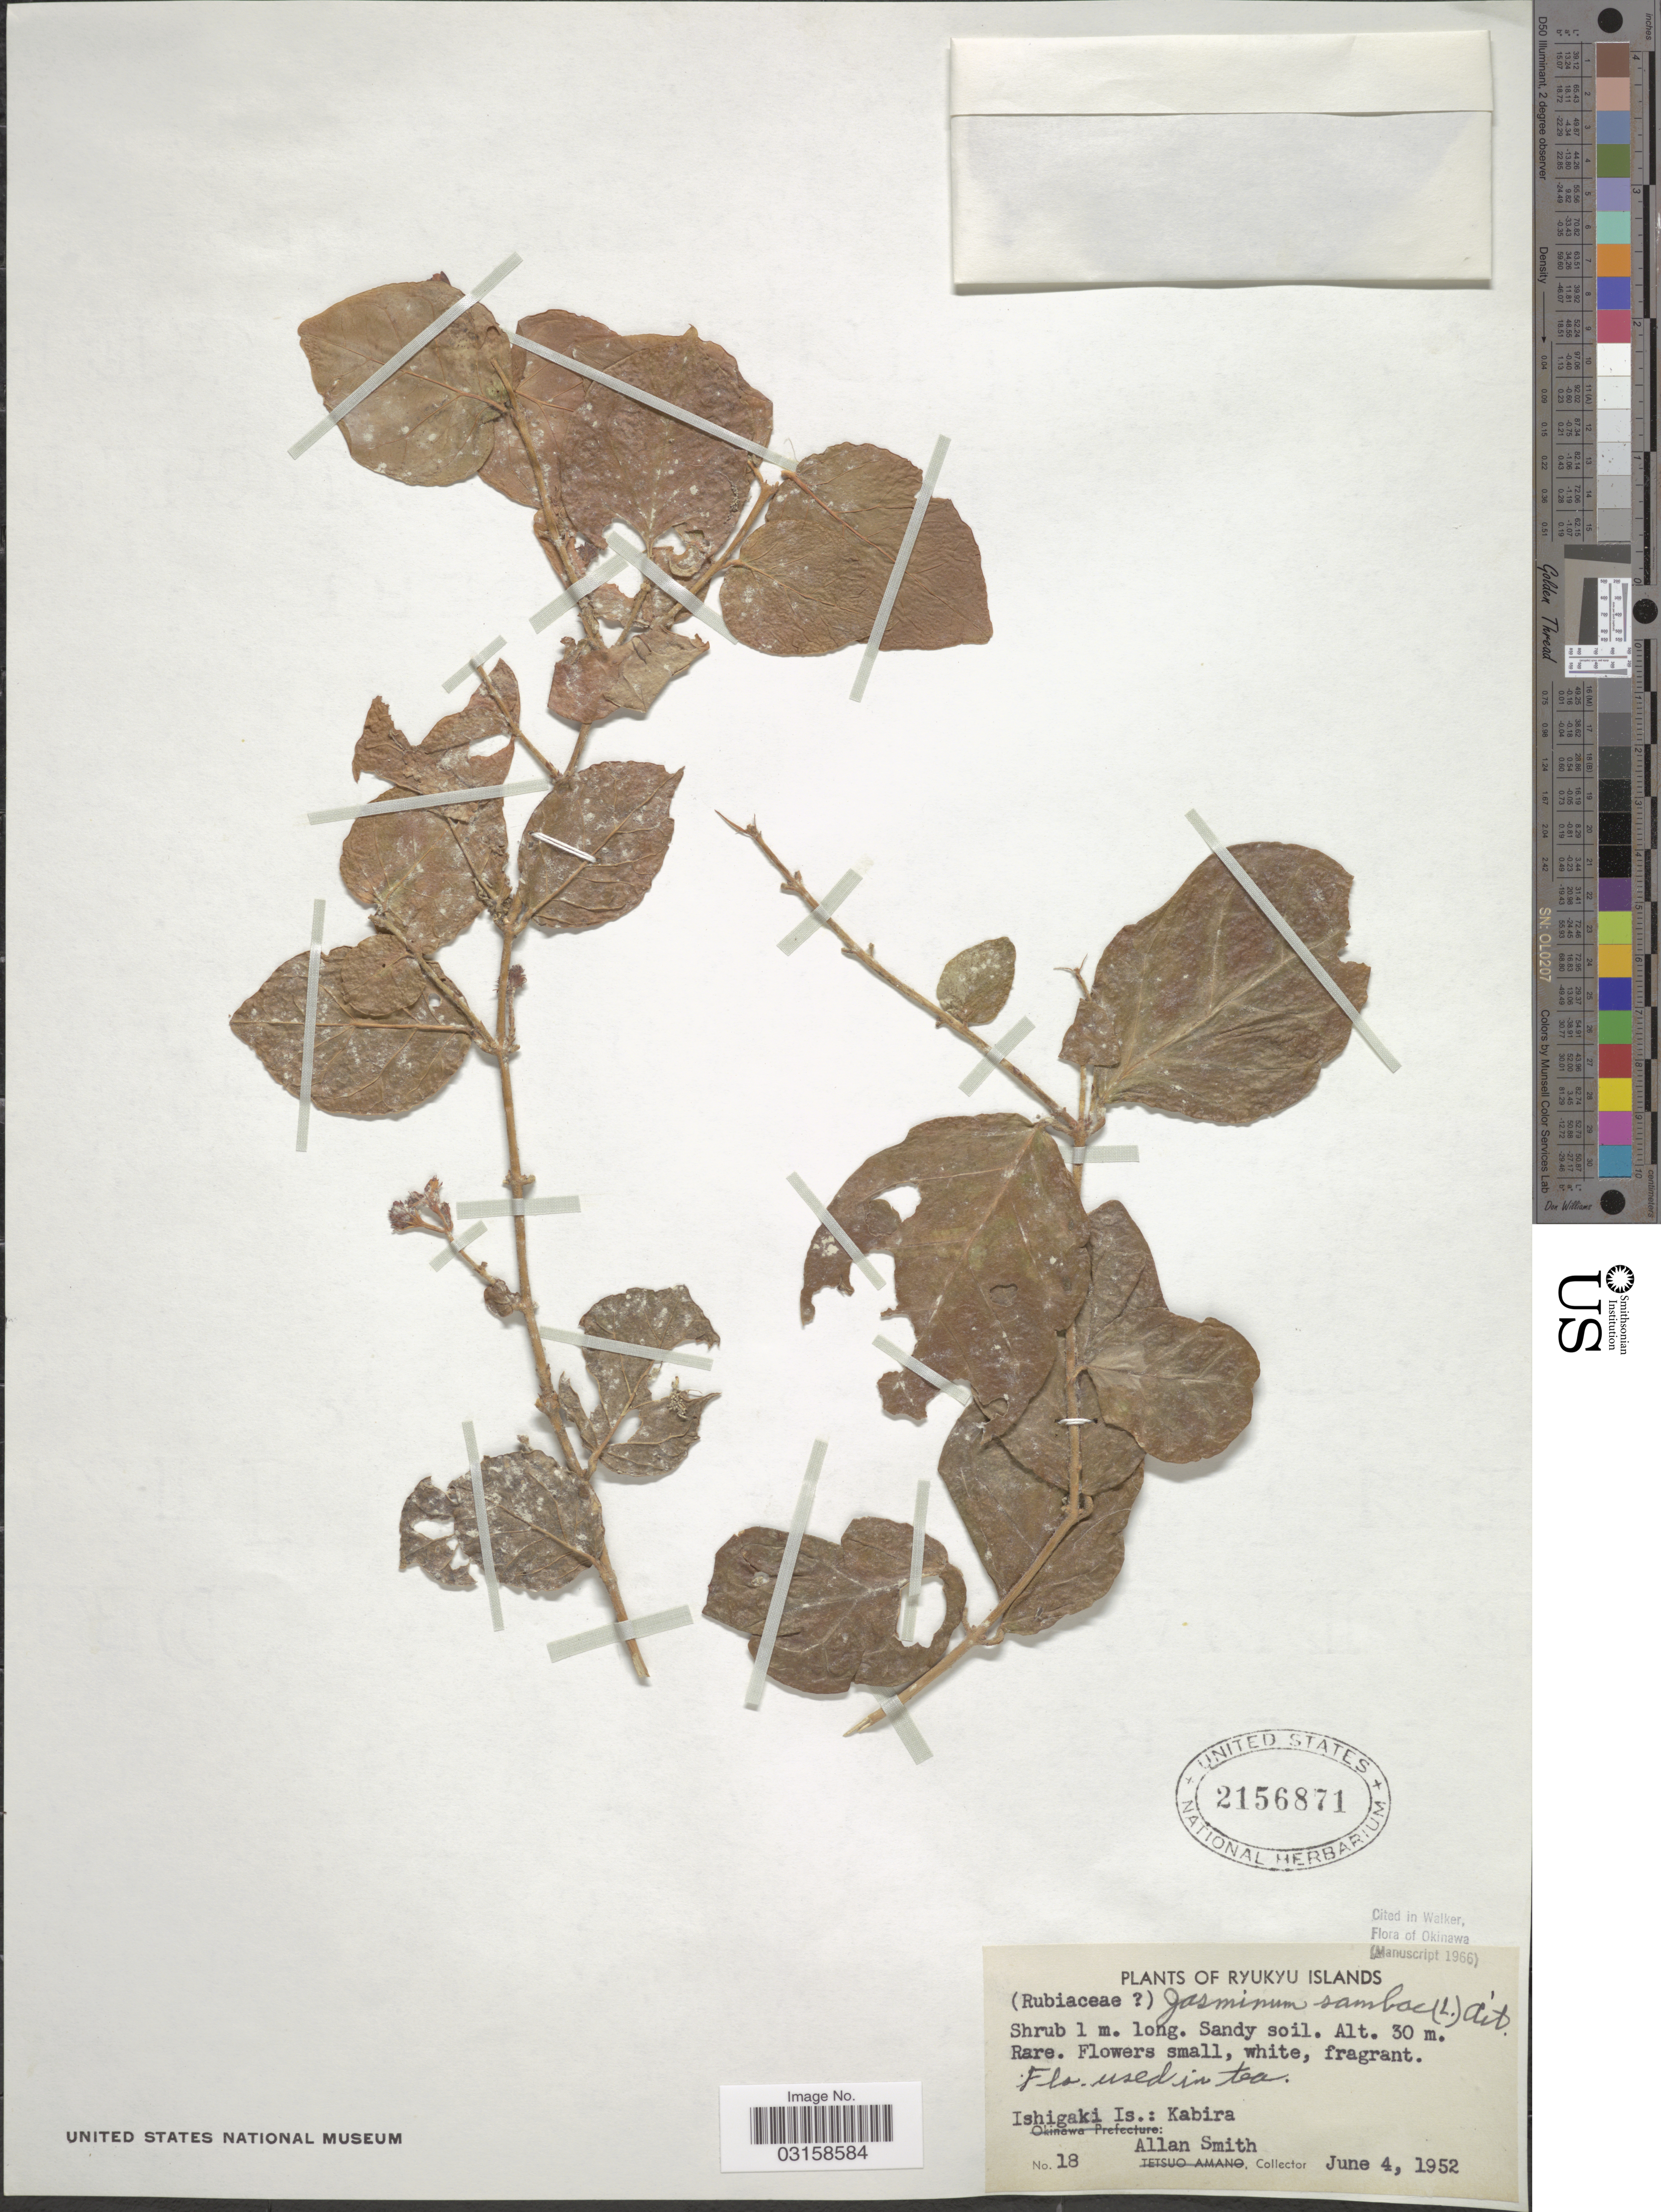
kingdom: Plantae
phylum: Tracheophyta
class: Magnoliopsida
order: Lamiales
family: Oleaceae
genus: Jasminum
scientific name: Jasminum sambac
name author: (L.) Aiton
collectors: A. Smith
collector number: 18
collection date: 1952-06-04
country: Japan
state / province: Okinawa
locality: Ryukyu Islands. Ishigaki Is.: Kabira.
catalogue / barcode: US 2156871